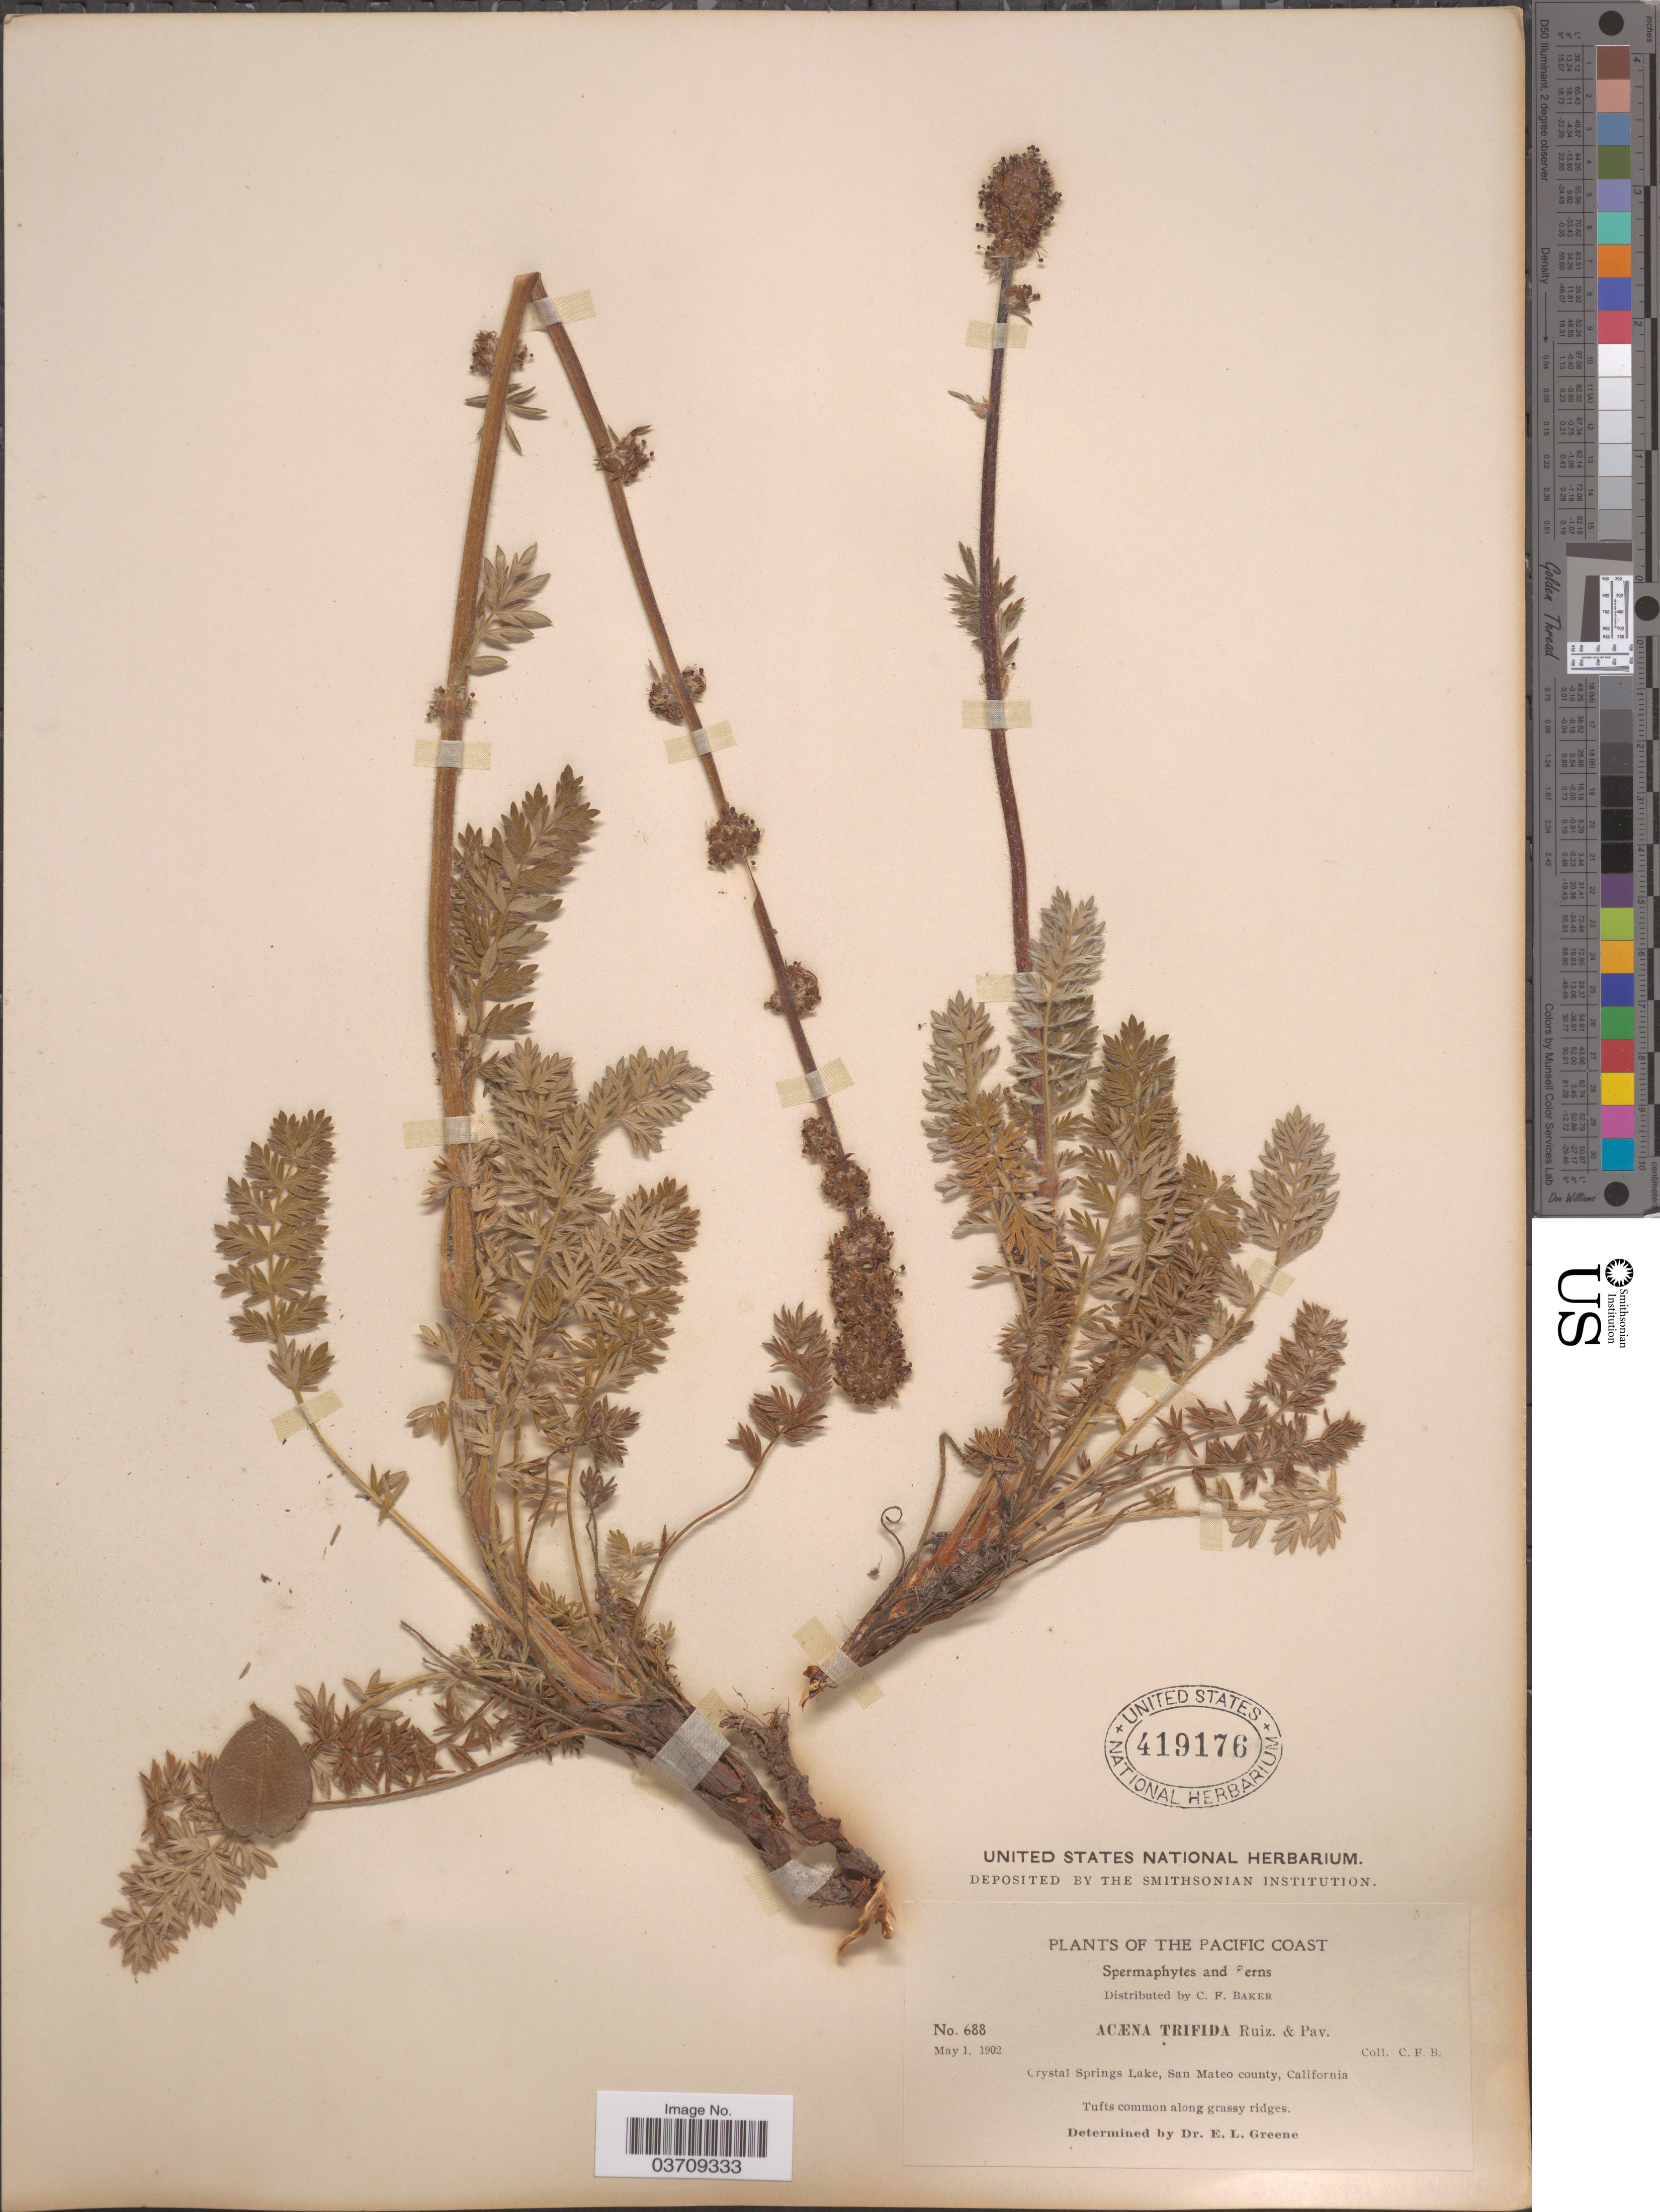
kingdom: Plantae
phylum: Tracheophyta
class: Magnoliopsida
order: Rosales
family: Rosaceae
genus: Acaena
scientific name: Acaena trifida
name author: Ruiz & Pav.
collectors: C. F. Baker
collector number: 688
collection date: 1902-05-01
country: United States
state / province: California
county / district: San Mateo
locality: Pacific Coast. Crystal Springs Lake, San Mateo county.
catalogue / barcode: US 419176